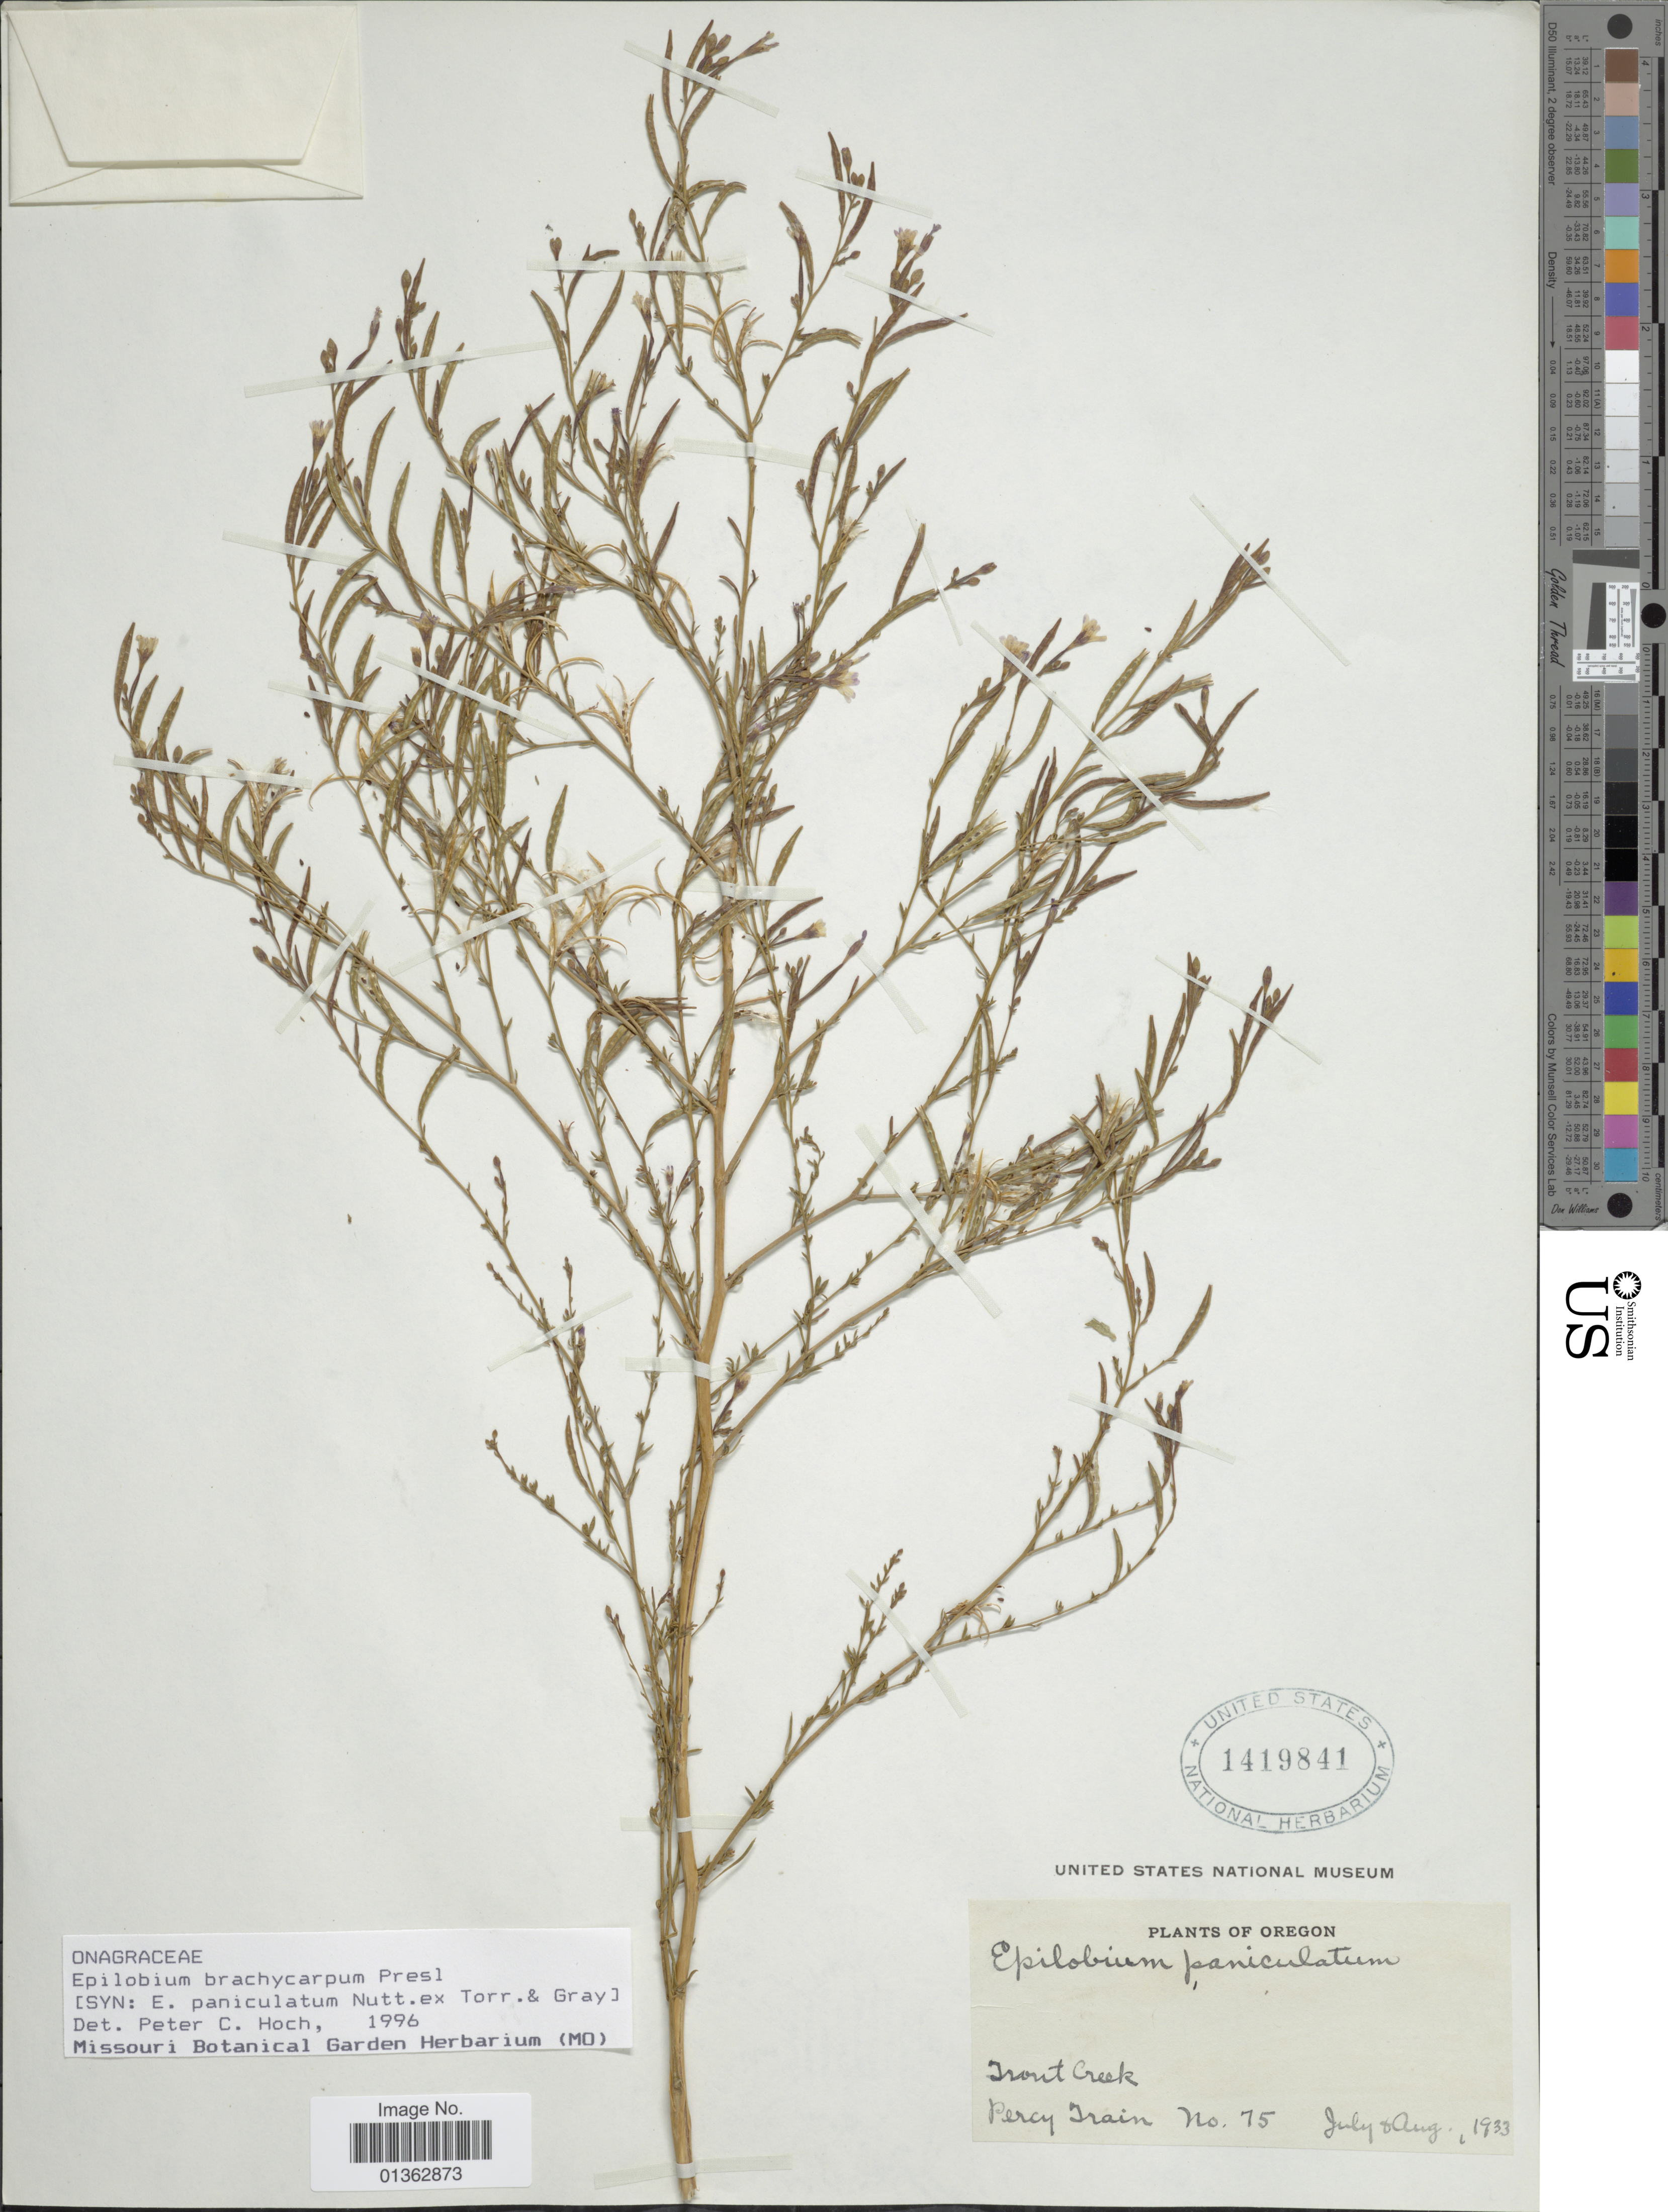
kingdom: Plantae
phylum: Tracheophyta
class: Magnoliopsida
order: Myrtales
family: Onagraceae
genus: Epilobium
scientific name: Epilobium brachycarpum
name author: C. Presl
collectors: P. Train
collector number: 75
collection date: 1933-07/1933-09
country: United States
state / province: Oregon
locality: Trout Creek.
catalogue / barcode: US 1419841